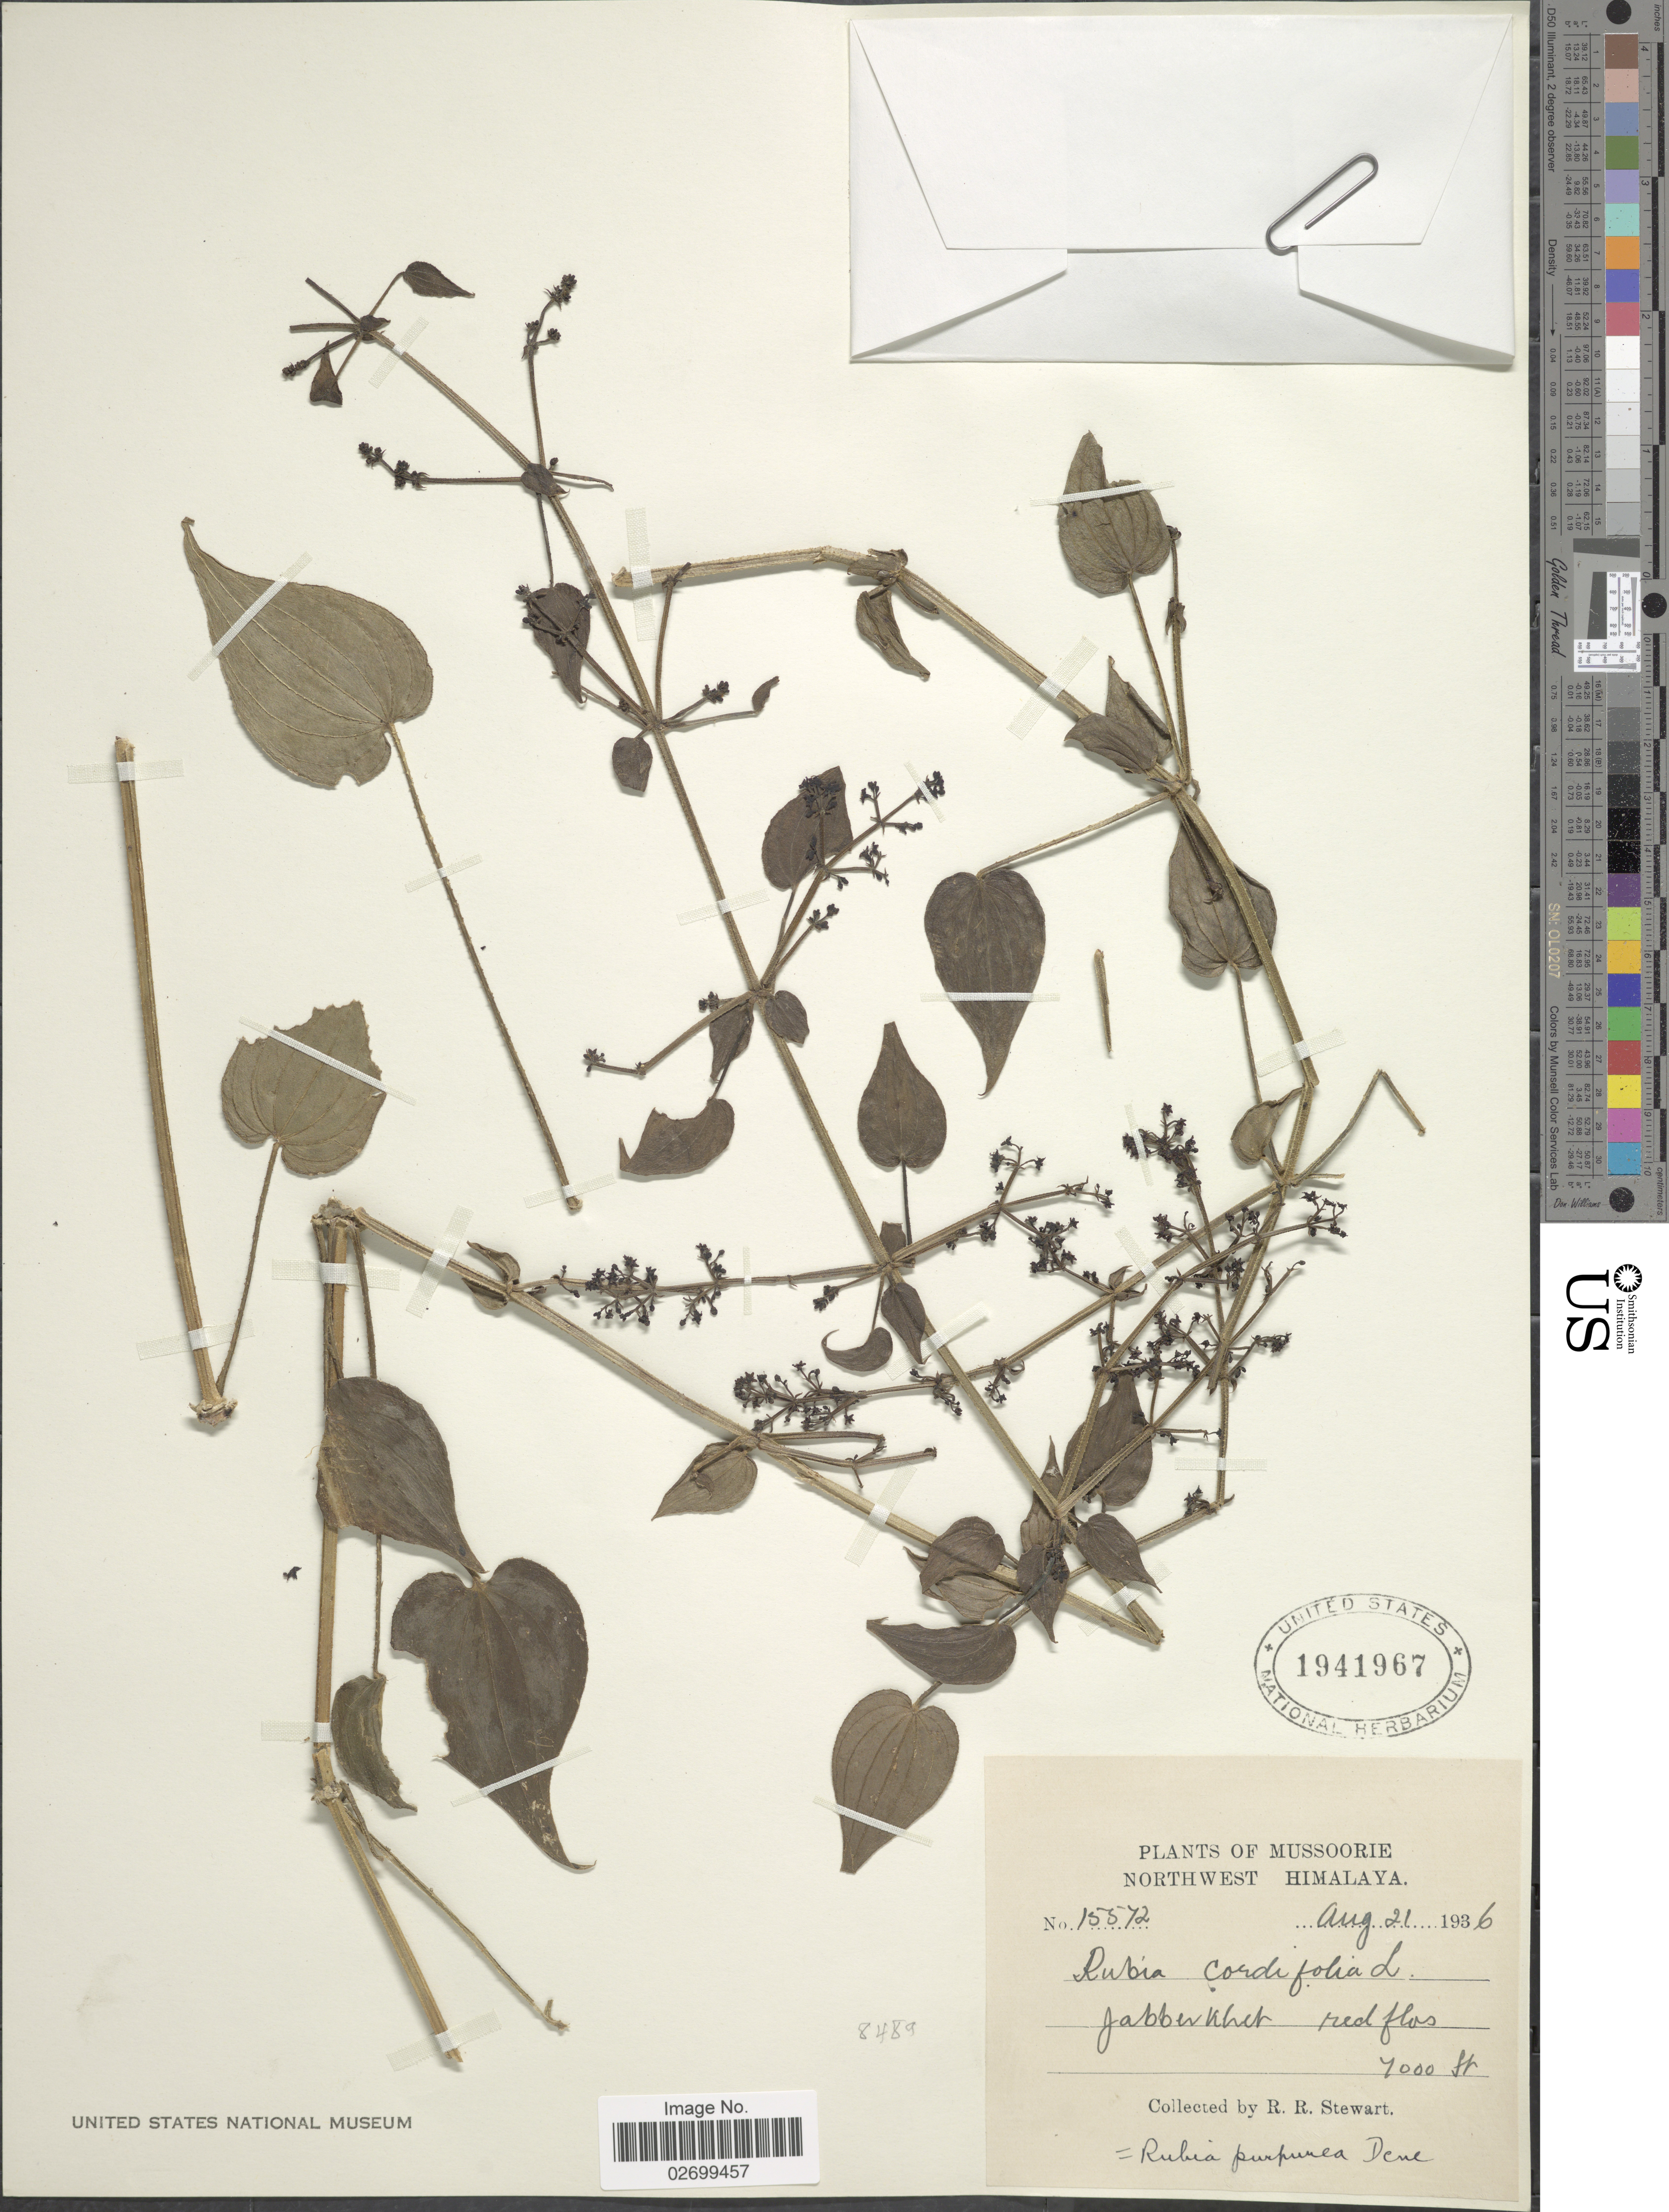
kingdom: Plantae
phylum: Tracheophyta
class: Magnoliopsida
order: Gentianales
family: Rubiaceae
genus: Rubia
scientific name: Rubia cordifolia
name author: L.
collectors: R. R. Stewart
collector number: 15572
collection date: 1936-08-21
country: India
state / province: Uttarakhand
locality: Mussoorie, Northwest Himalaya, Jabberkhet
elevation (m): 2134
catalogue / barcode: US 1941967